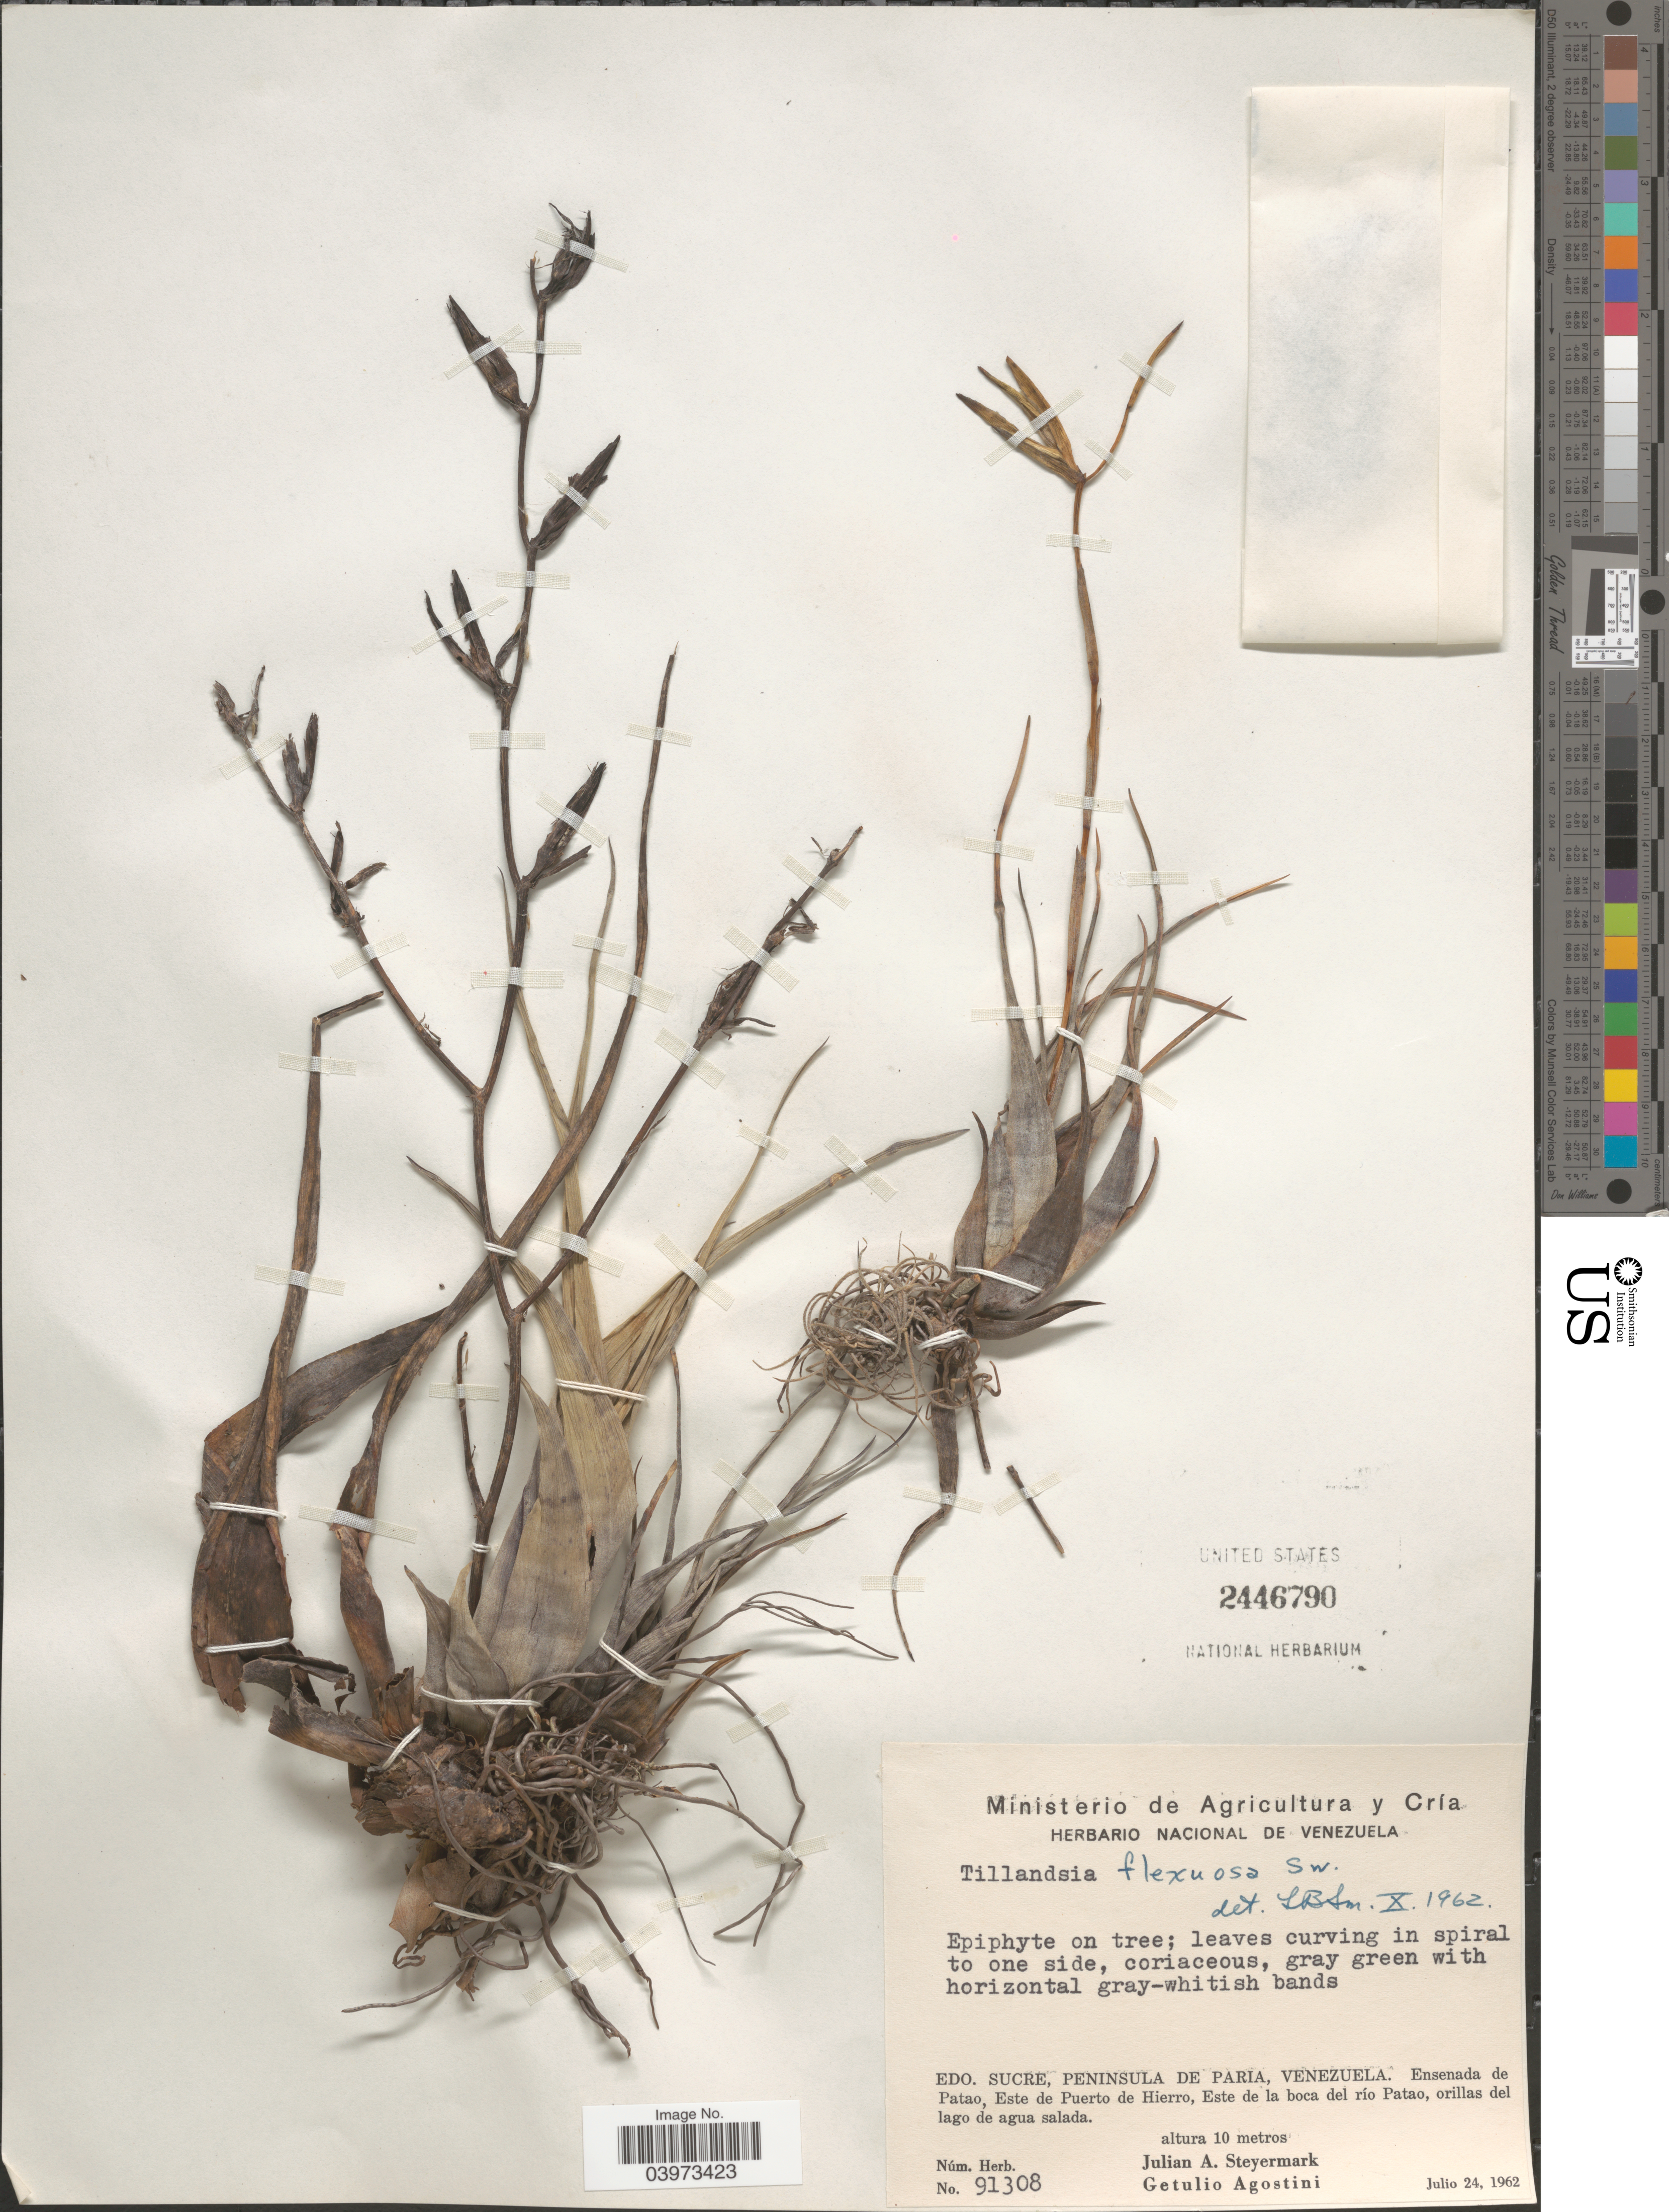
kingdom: Plantae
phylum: Tracheophyta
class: Liliopsida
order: Poales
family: Bromeliaceae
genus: Tillandsia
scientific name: Tillandsia flexuosa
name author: Sw.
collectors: J. Steyermark & G. Agostini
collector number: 91308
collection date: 1962-07-24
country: Venezuela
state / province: Sucre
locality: Peninsula de Paria. Ensenada de Patao, Este de Puerto de Hierro, Este de la boca del río Patao, orillas del lago de agua salada.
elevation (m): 10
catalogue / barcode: US 2446790